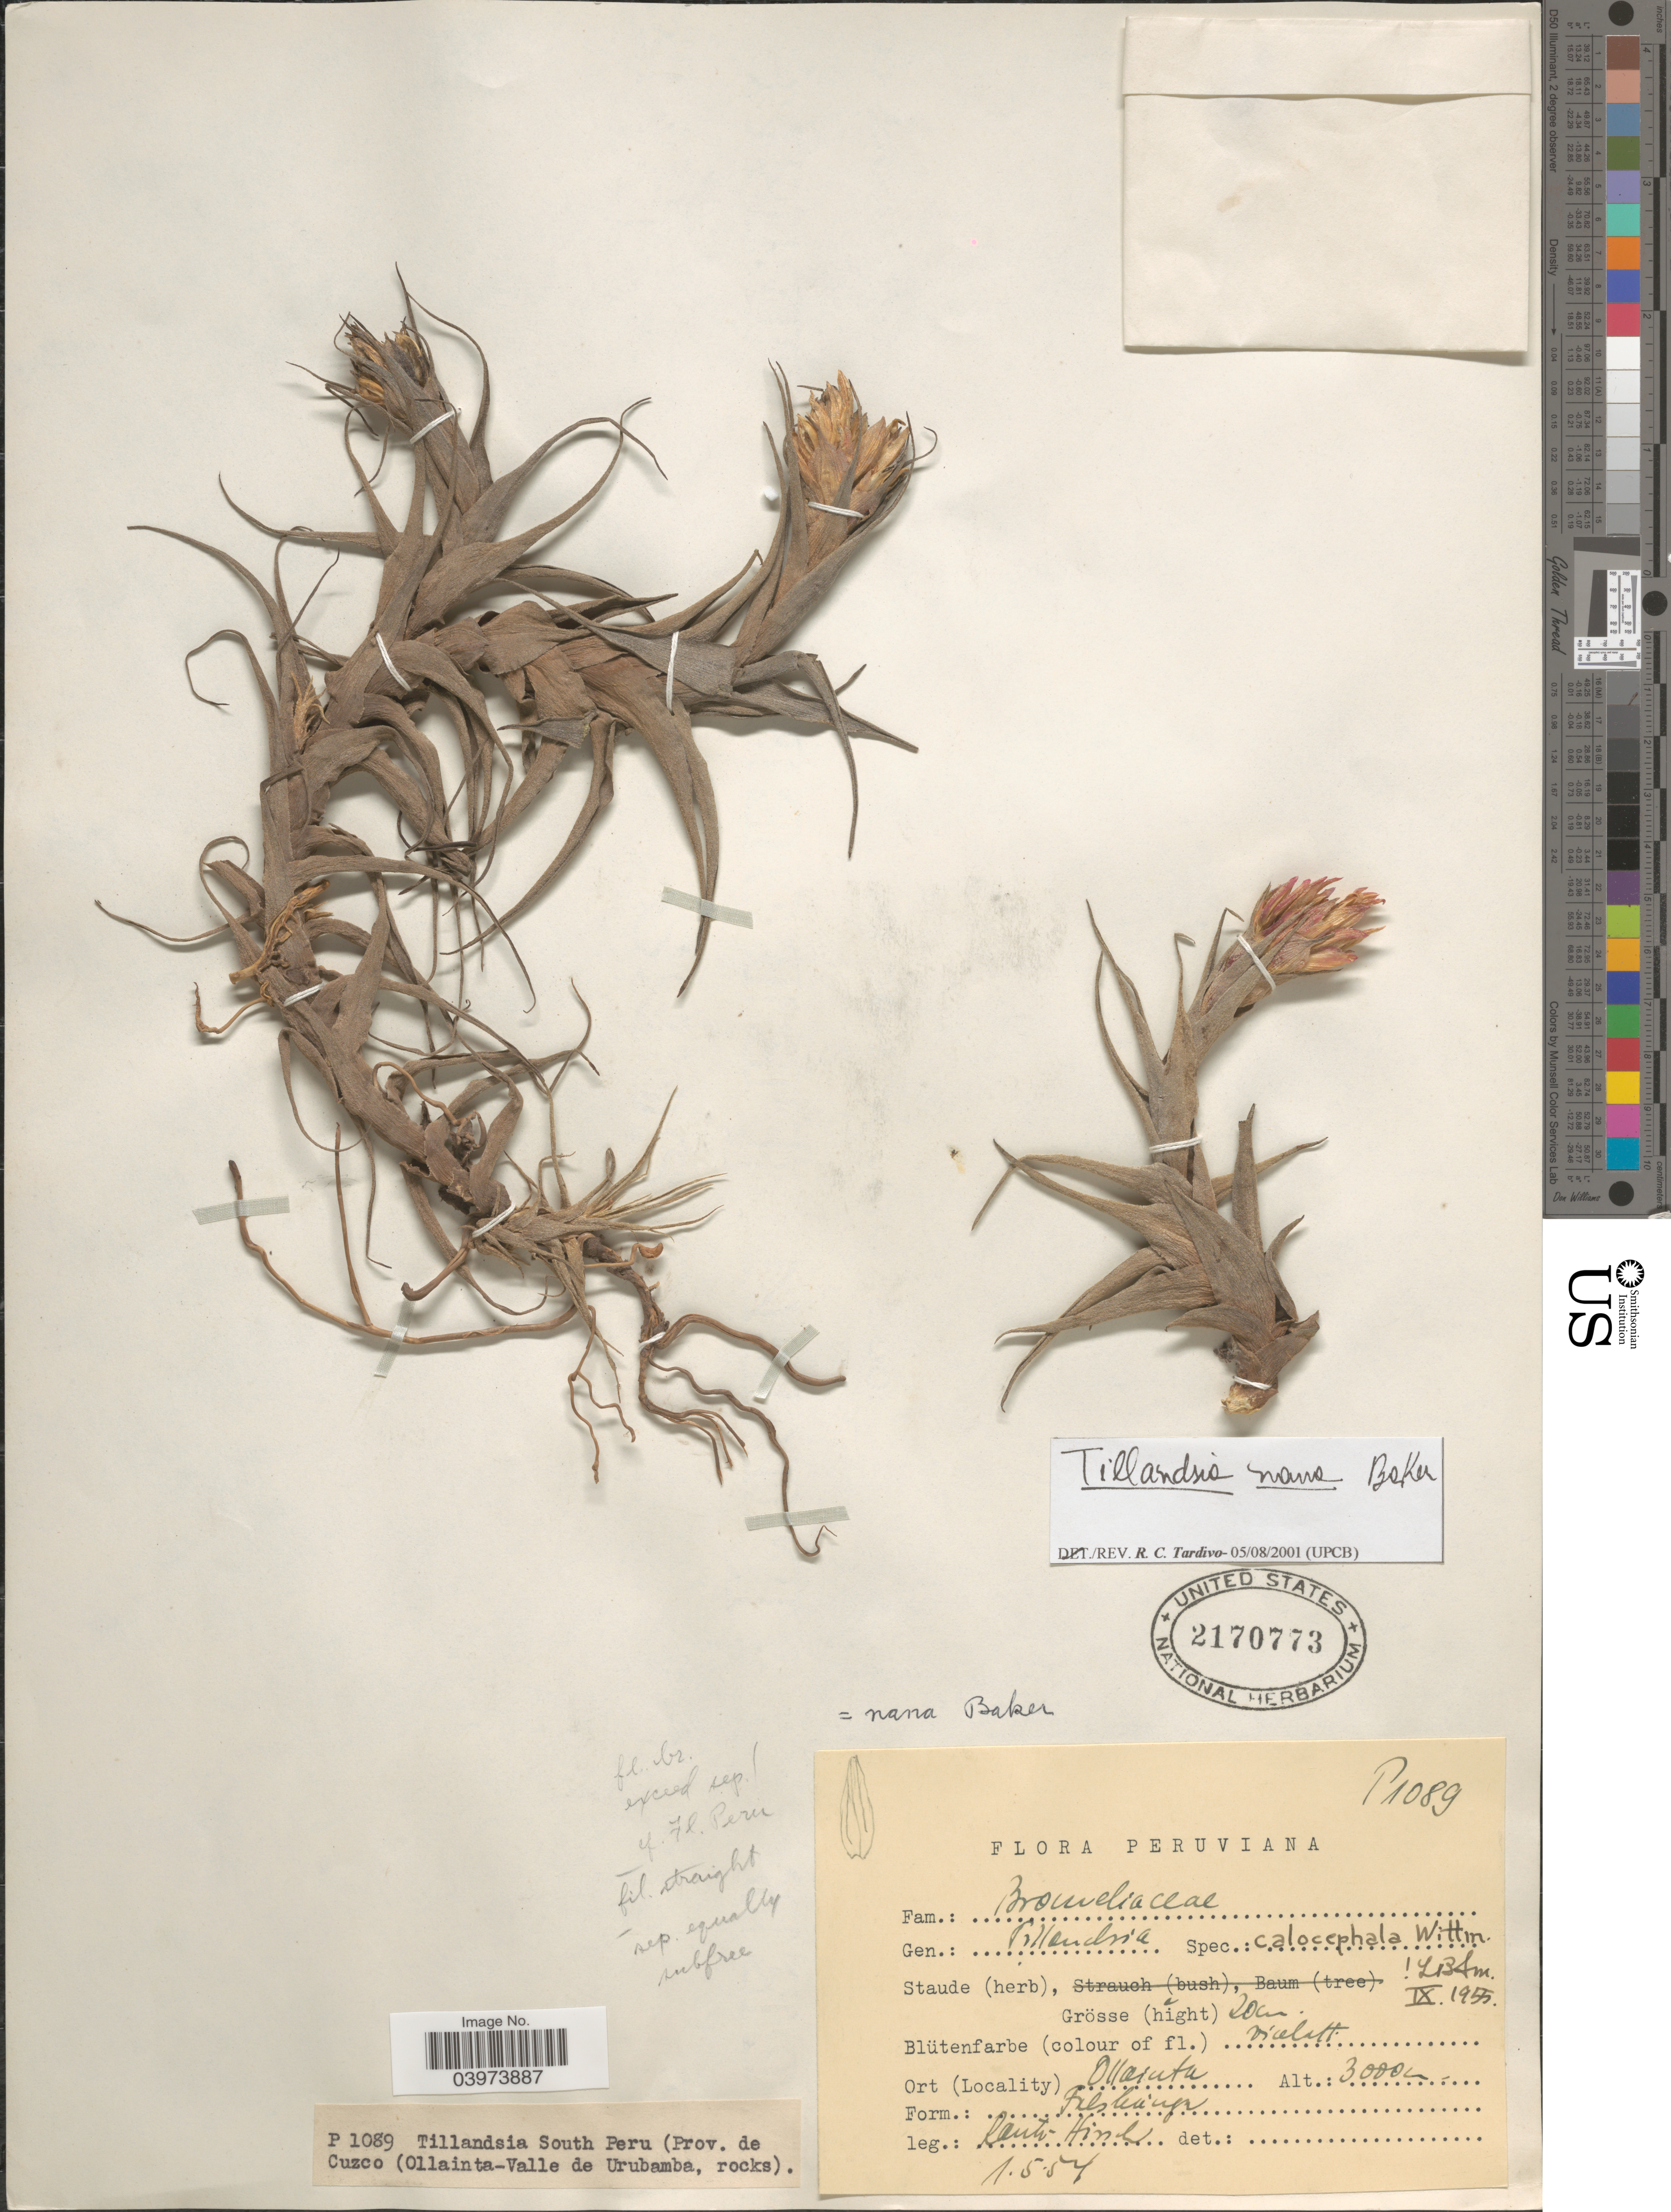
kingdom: Plantae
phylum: Tracheophyta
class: Liliopsida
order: Poales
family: Bromeliaceae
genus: Tillandsia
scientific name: Tillandsia nana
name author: Baker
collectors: -. Rauh & Hirsch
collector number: P1089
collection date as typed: Transcribed d/m/y: 1/5/54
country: Peru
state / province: Cusco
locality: South Peru (Prov. de Cuzco (Ollainta-Valle de Urubamba, rocks).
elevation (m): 3000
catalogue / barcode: US 2170773